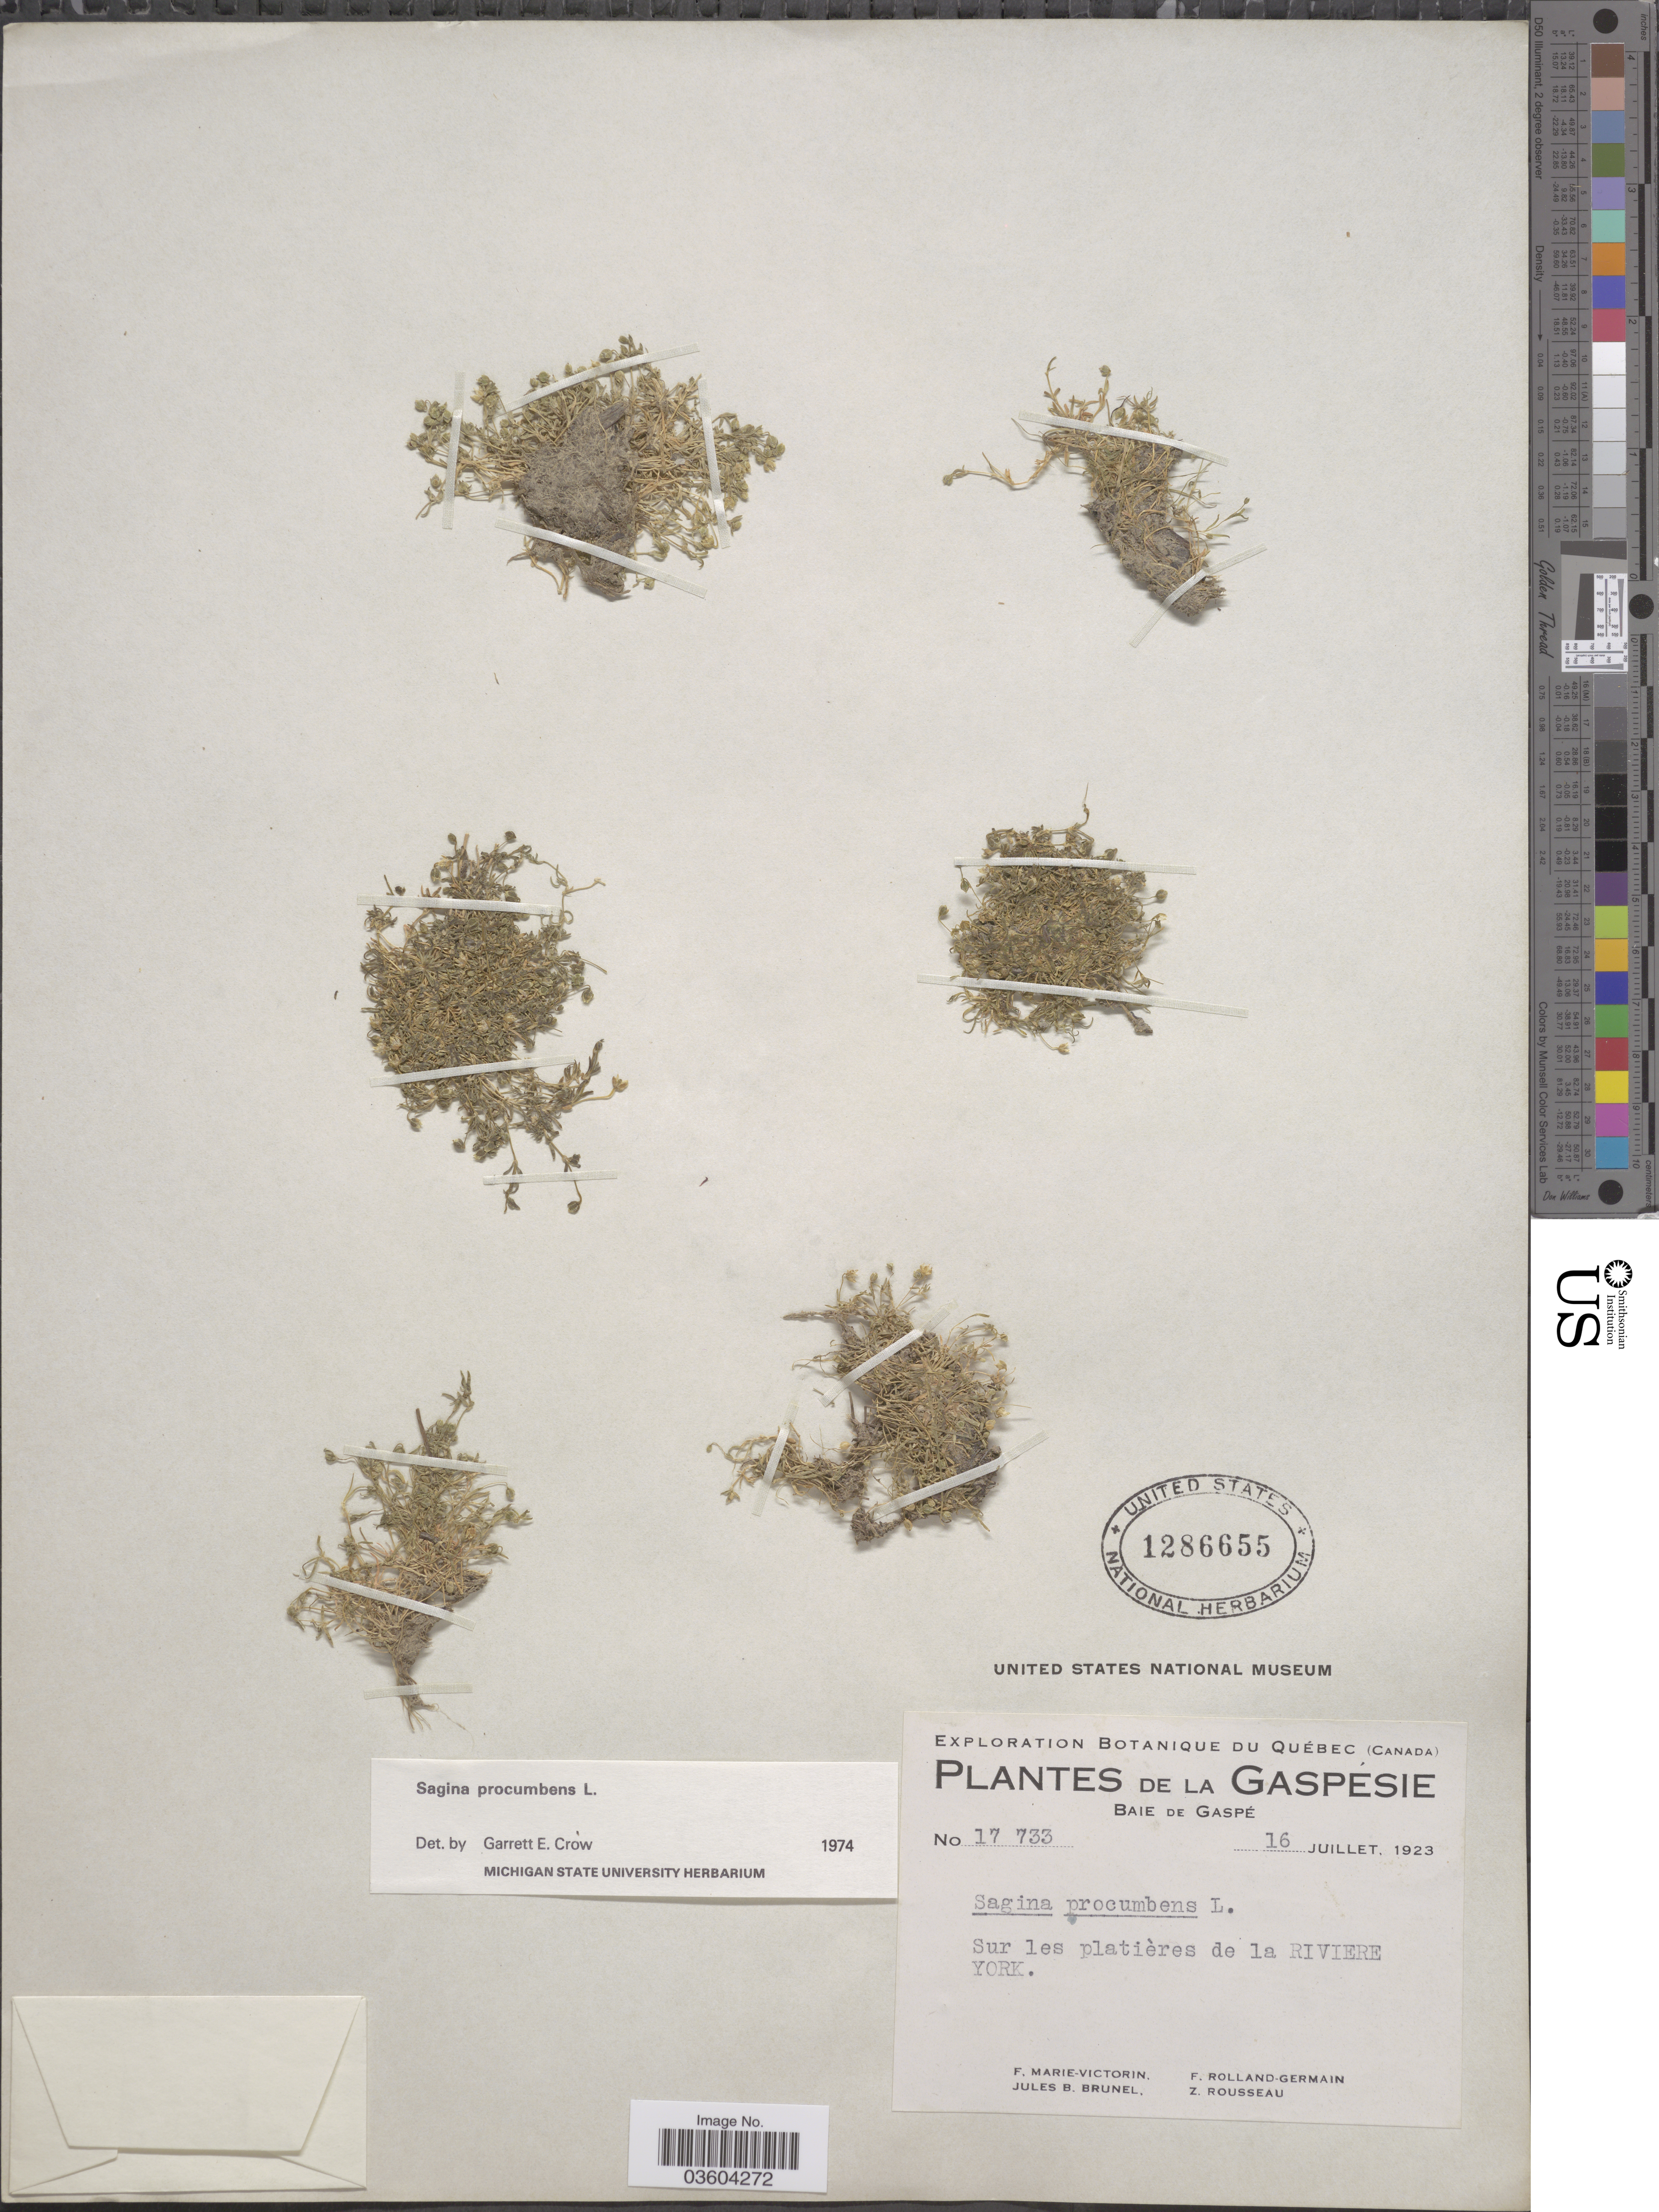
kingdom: Plantae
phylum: Tracheophyta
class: Magnoliopsida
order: Caryophyllales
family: Caryophyllaceae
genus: Sagina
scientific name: Sagina procumbens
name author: L.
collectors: F. Marie-Victorin, Rolland-Germain, J. Brunel & Z. Rousseau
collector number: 17733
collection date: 1923-07-16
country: Canada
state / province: Quebec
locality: La Gaspesie. Baie de Gaspé. Sur les platières de la Riviere York.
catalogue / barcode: US 1286655